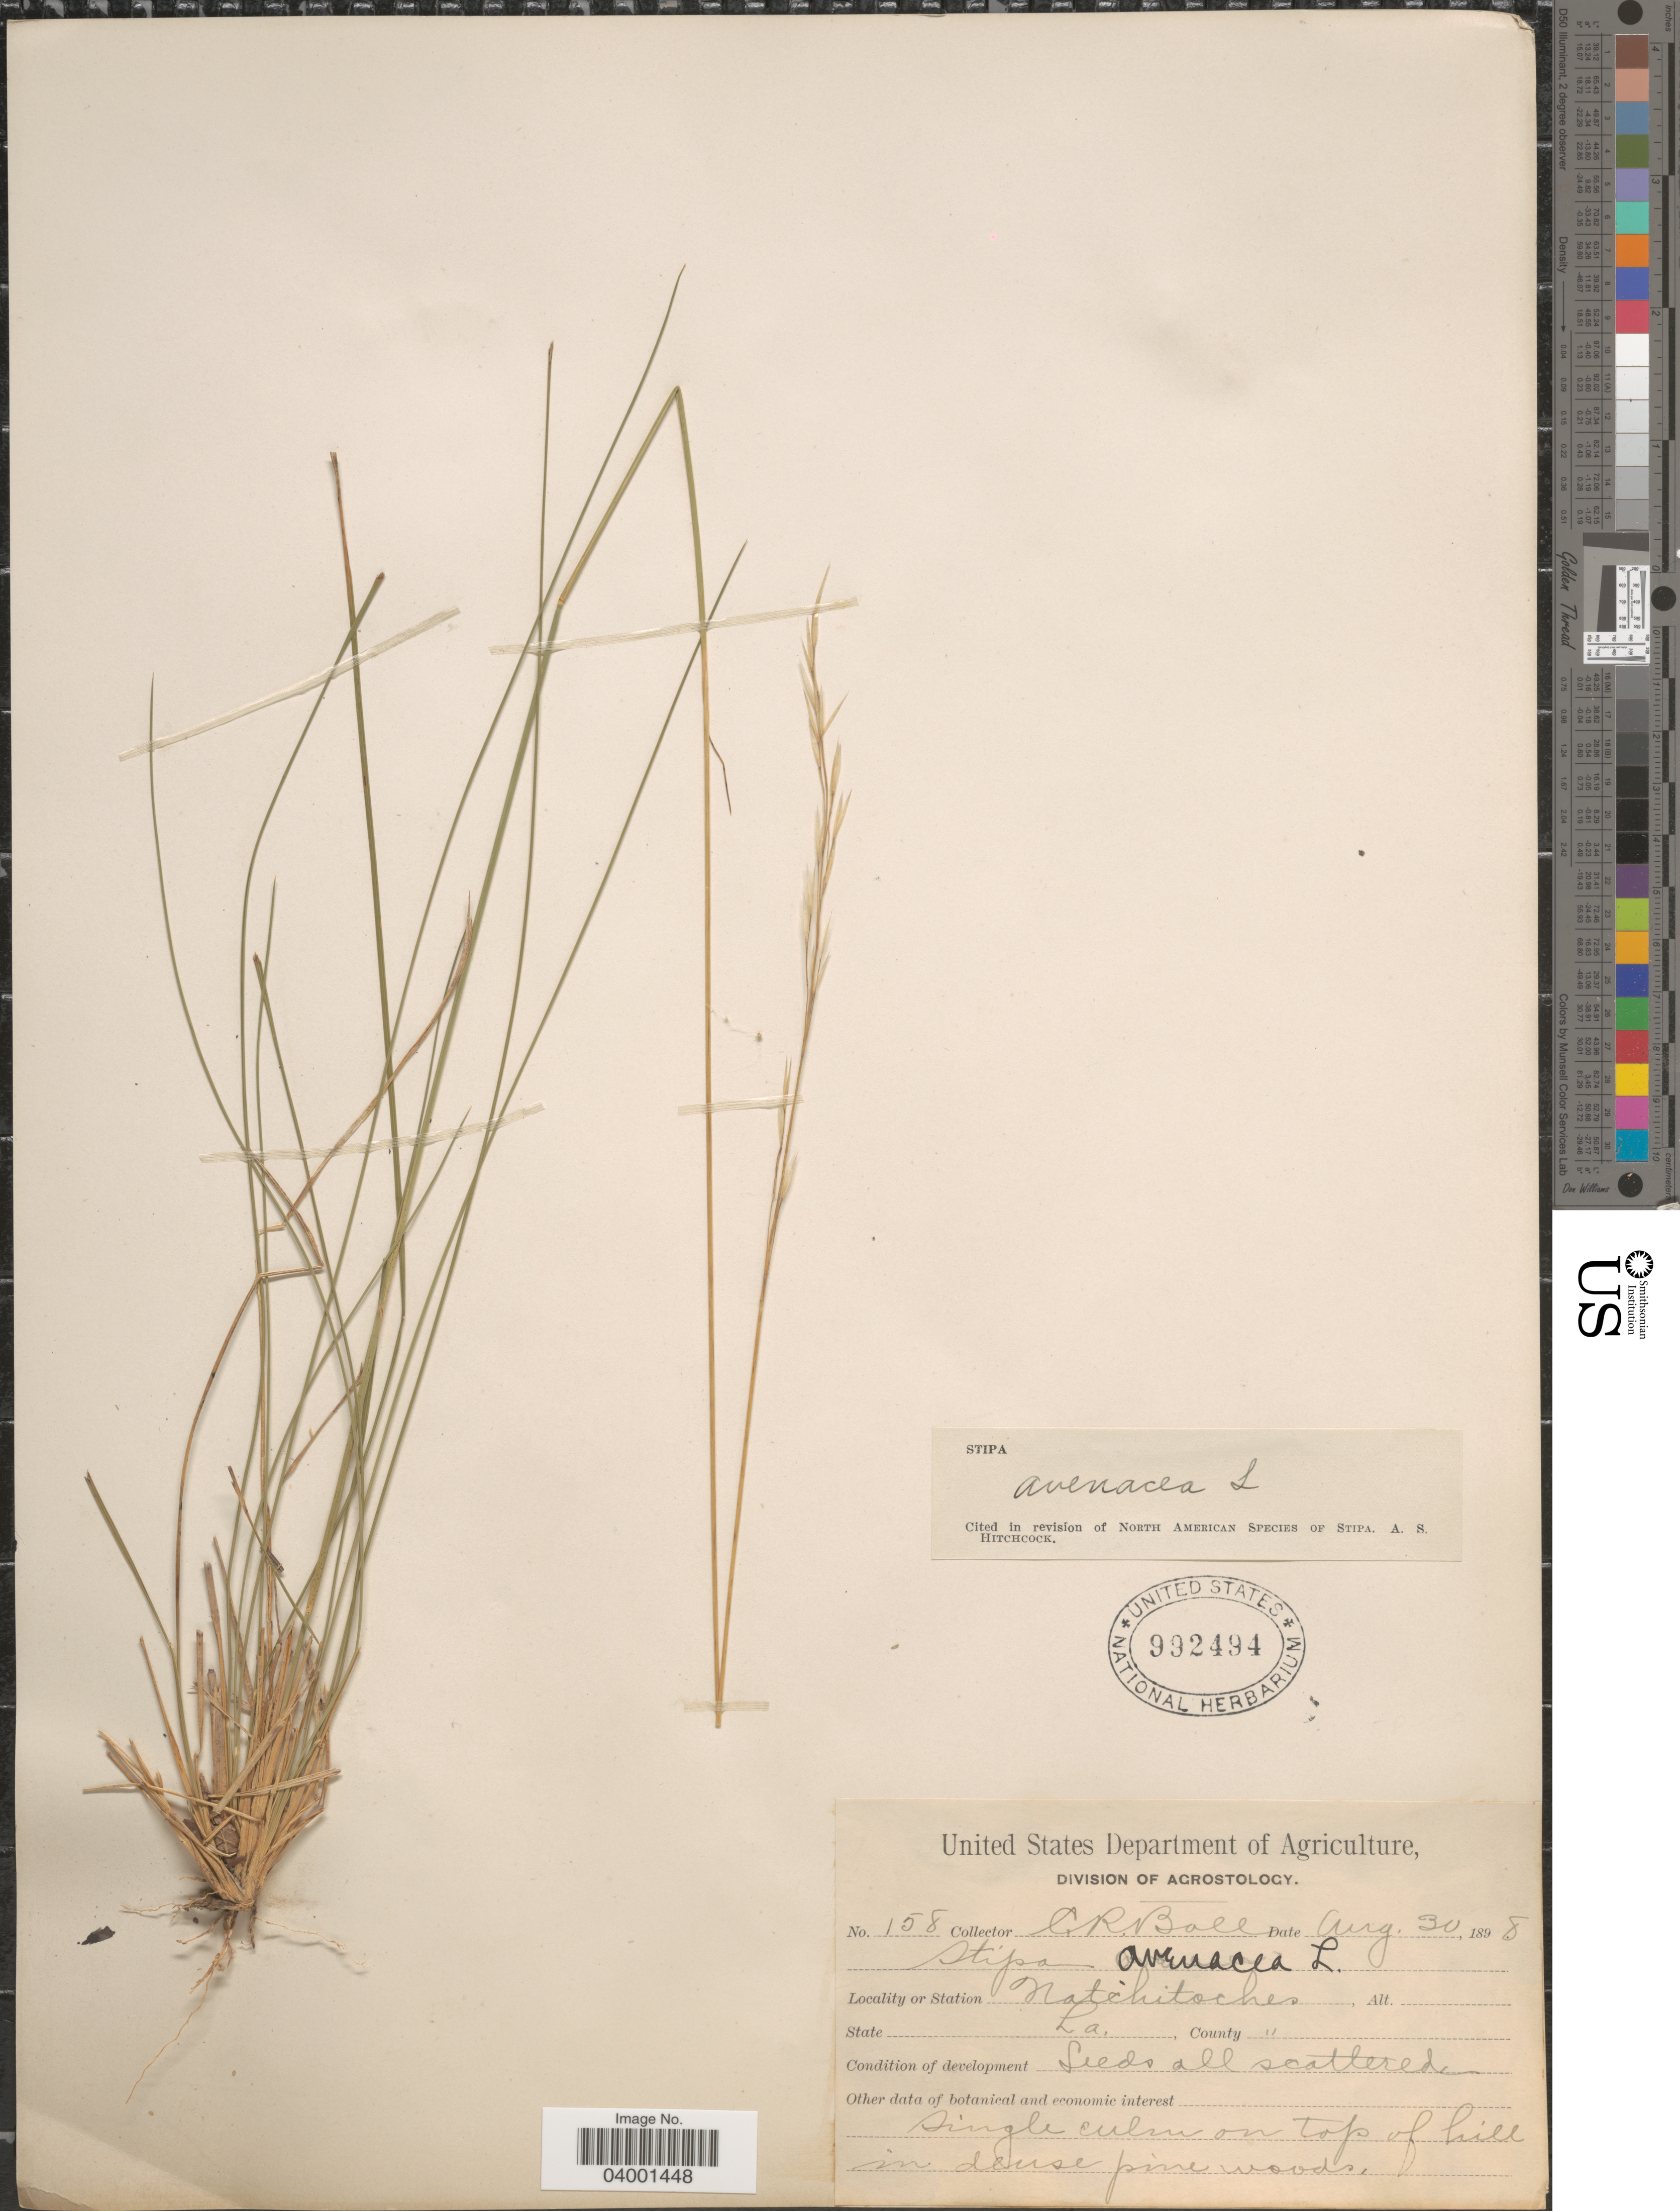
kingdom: Plantae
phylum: Tracheophyta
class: Liliopsida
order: Poales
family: Poaceae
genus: Piptochaetium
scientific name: Piptochaetium avenaceum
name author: (L.) Parodi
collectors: C. R. Ball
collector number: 158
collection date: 1898-08-30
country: United States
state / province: Louisiana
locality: Station Natchitoches.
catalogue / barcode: US 992494